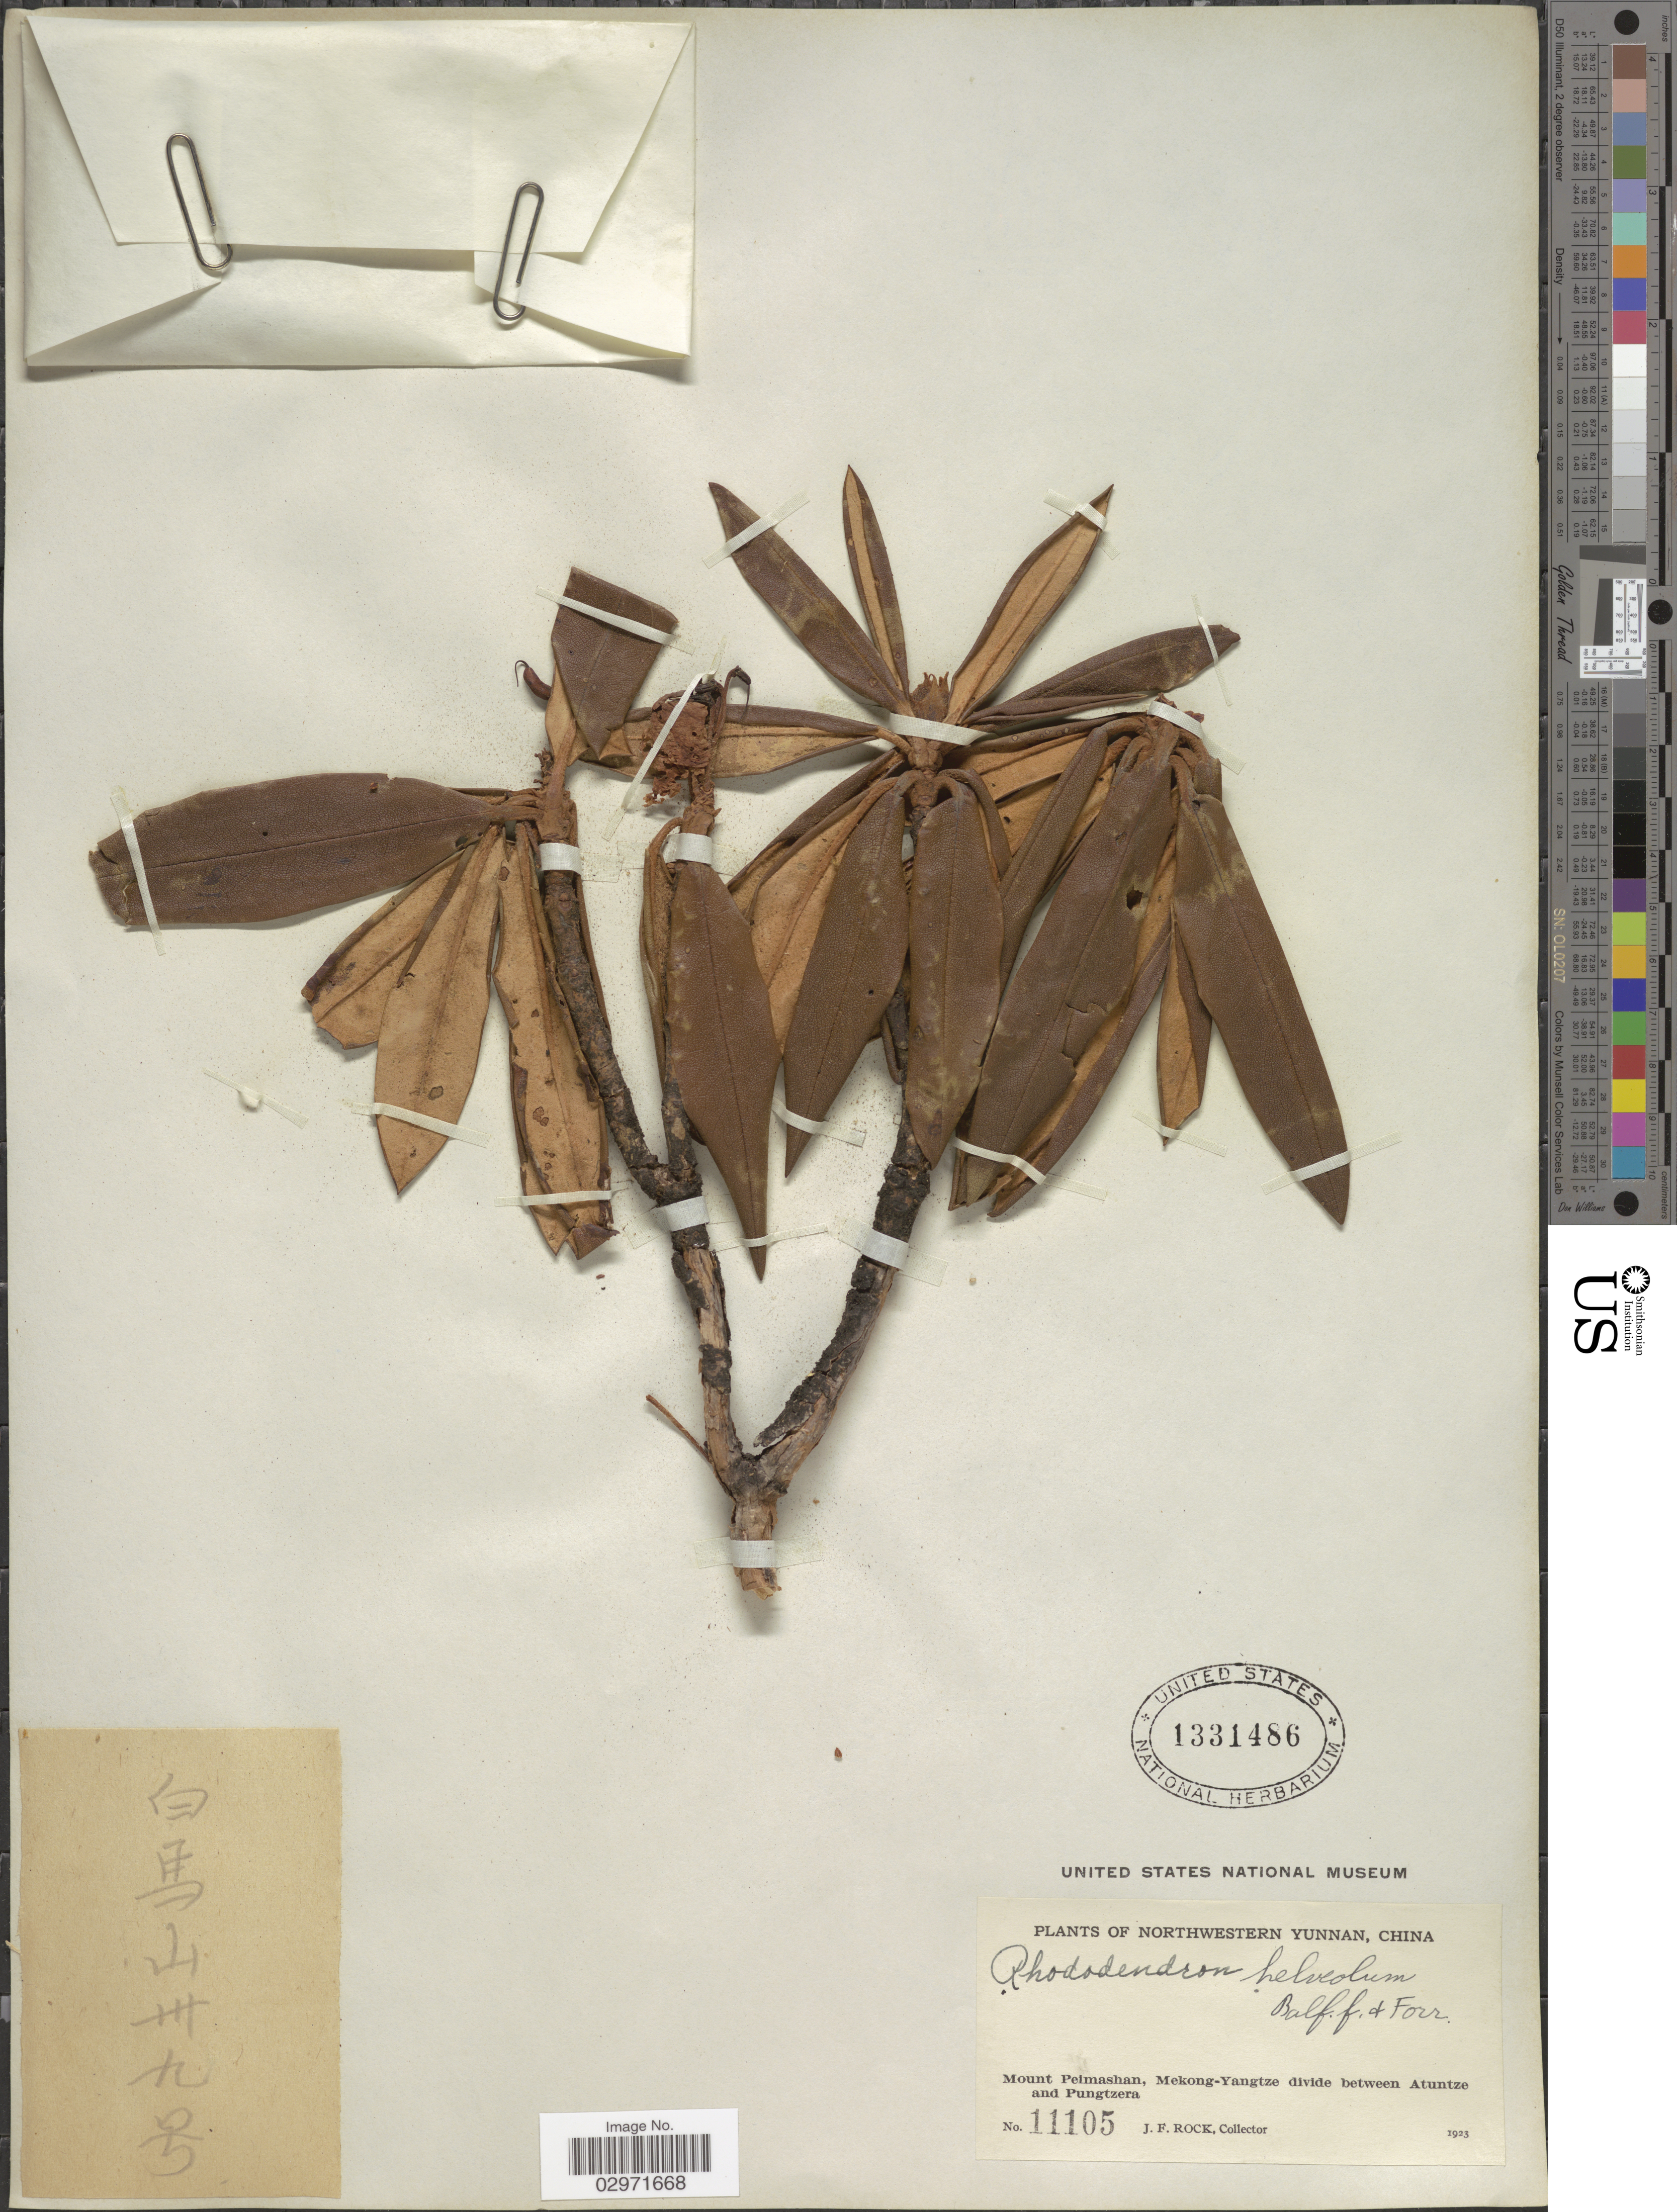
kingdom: Plantae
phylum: Tracheophyta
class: Magnoliopsida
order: Ericales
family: Ericaceae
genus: Rhododendron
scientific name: Rhododendron levistratum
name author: Balf. f. & Forrest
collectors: J. Rock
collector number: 11105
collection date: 1923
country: China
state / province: Yunnan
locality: Northwestern Yunnan. Mount Peimashan, Mekong-Yangtze divide between Atuntze and Pungtzera.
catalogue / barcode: US 1331486